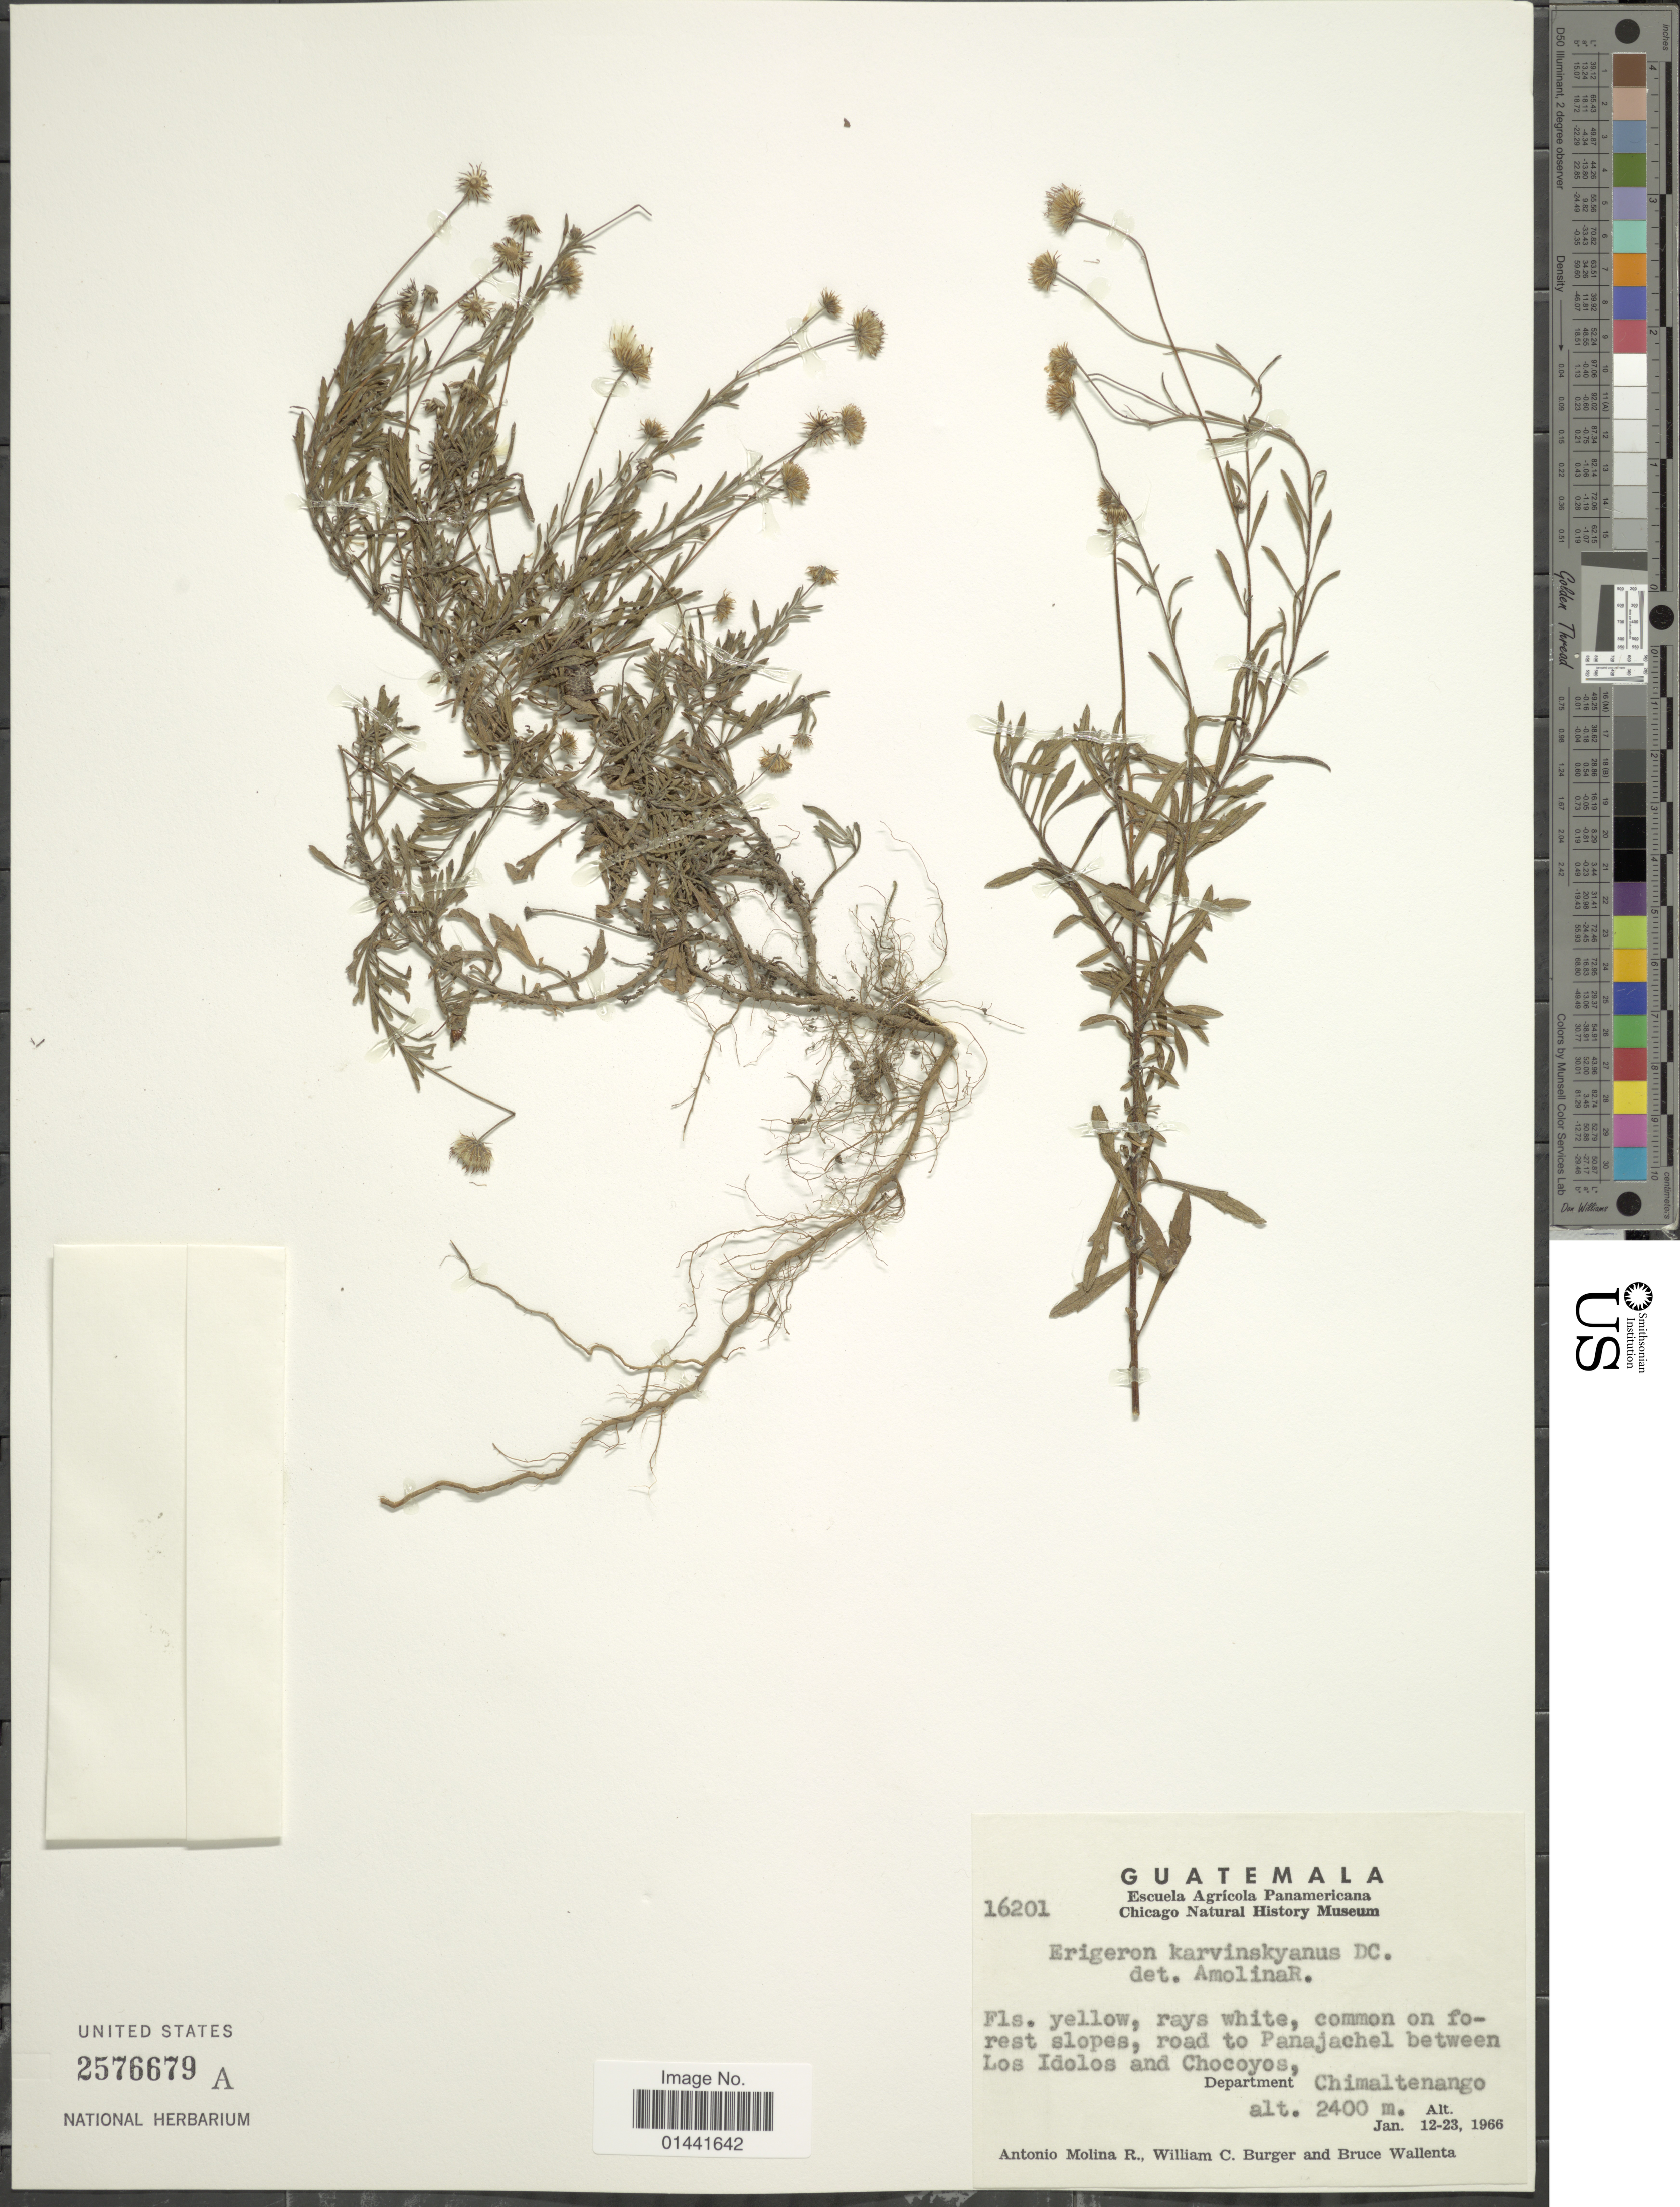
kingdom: Plantae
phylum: Tracheophyta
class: Magnoliopsida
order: Asterales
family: Asteraceae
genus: Erigeron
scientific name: Erigeron karvinskianus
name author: DC.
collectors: A. Molina R., W. Burger & B. Wallenta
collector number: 16201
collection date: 1966-01-12/1966-01-23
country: Guatemala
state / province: Chimaltenango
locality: Common on forest slopes, road to Panajachel between Los Idolos and Chocoyos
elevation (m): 2400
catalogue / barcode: US 2576679A